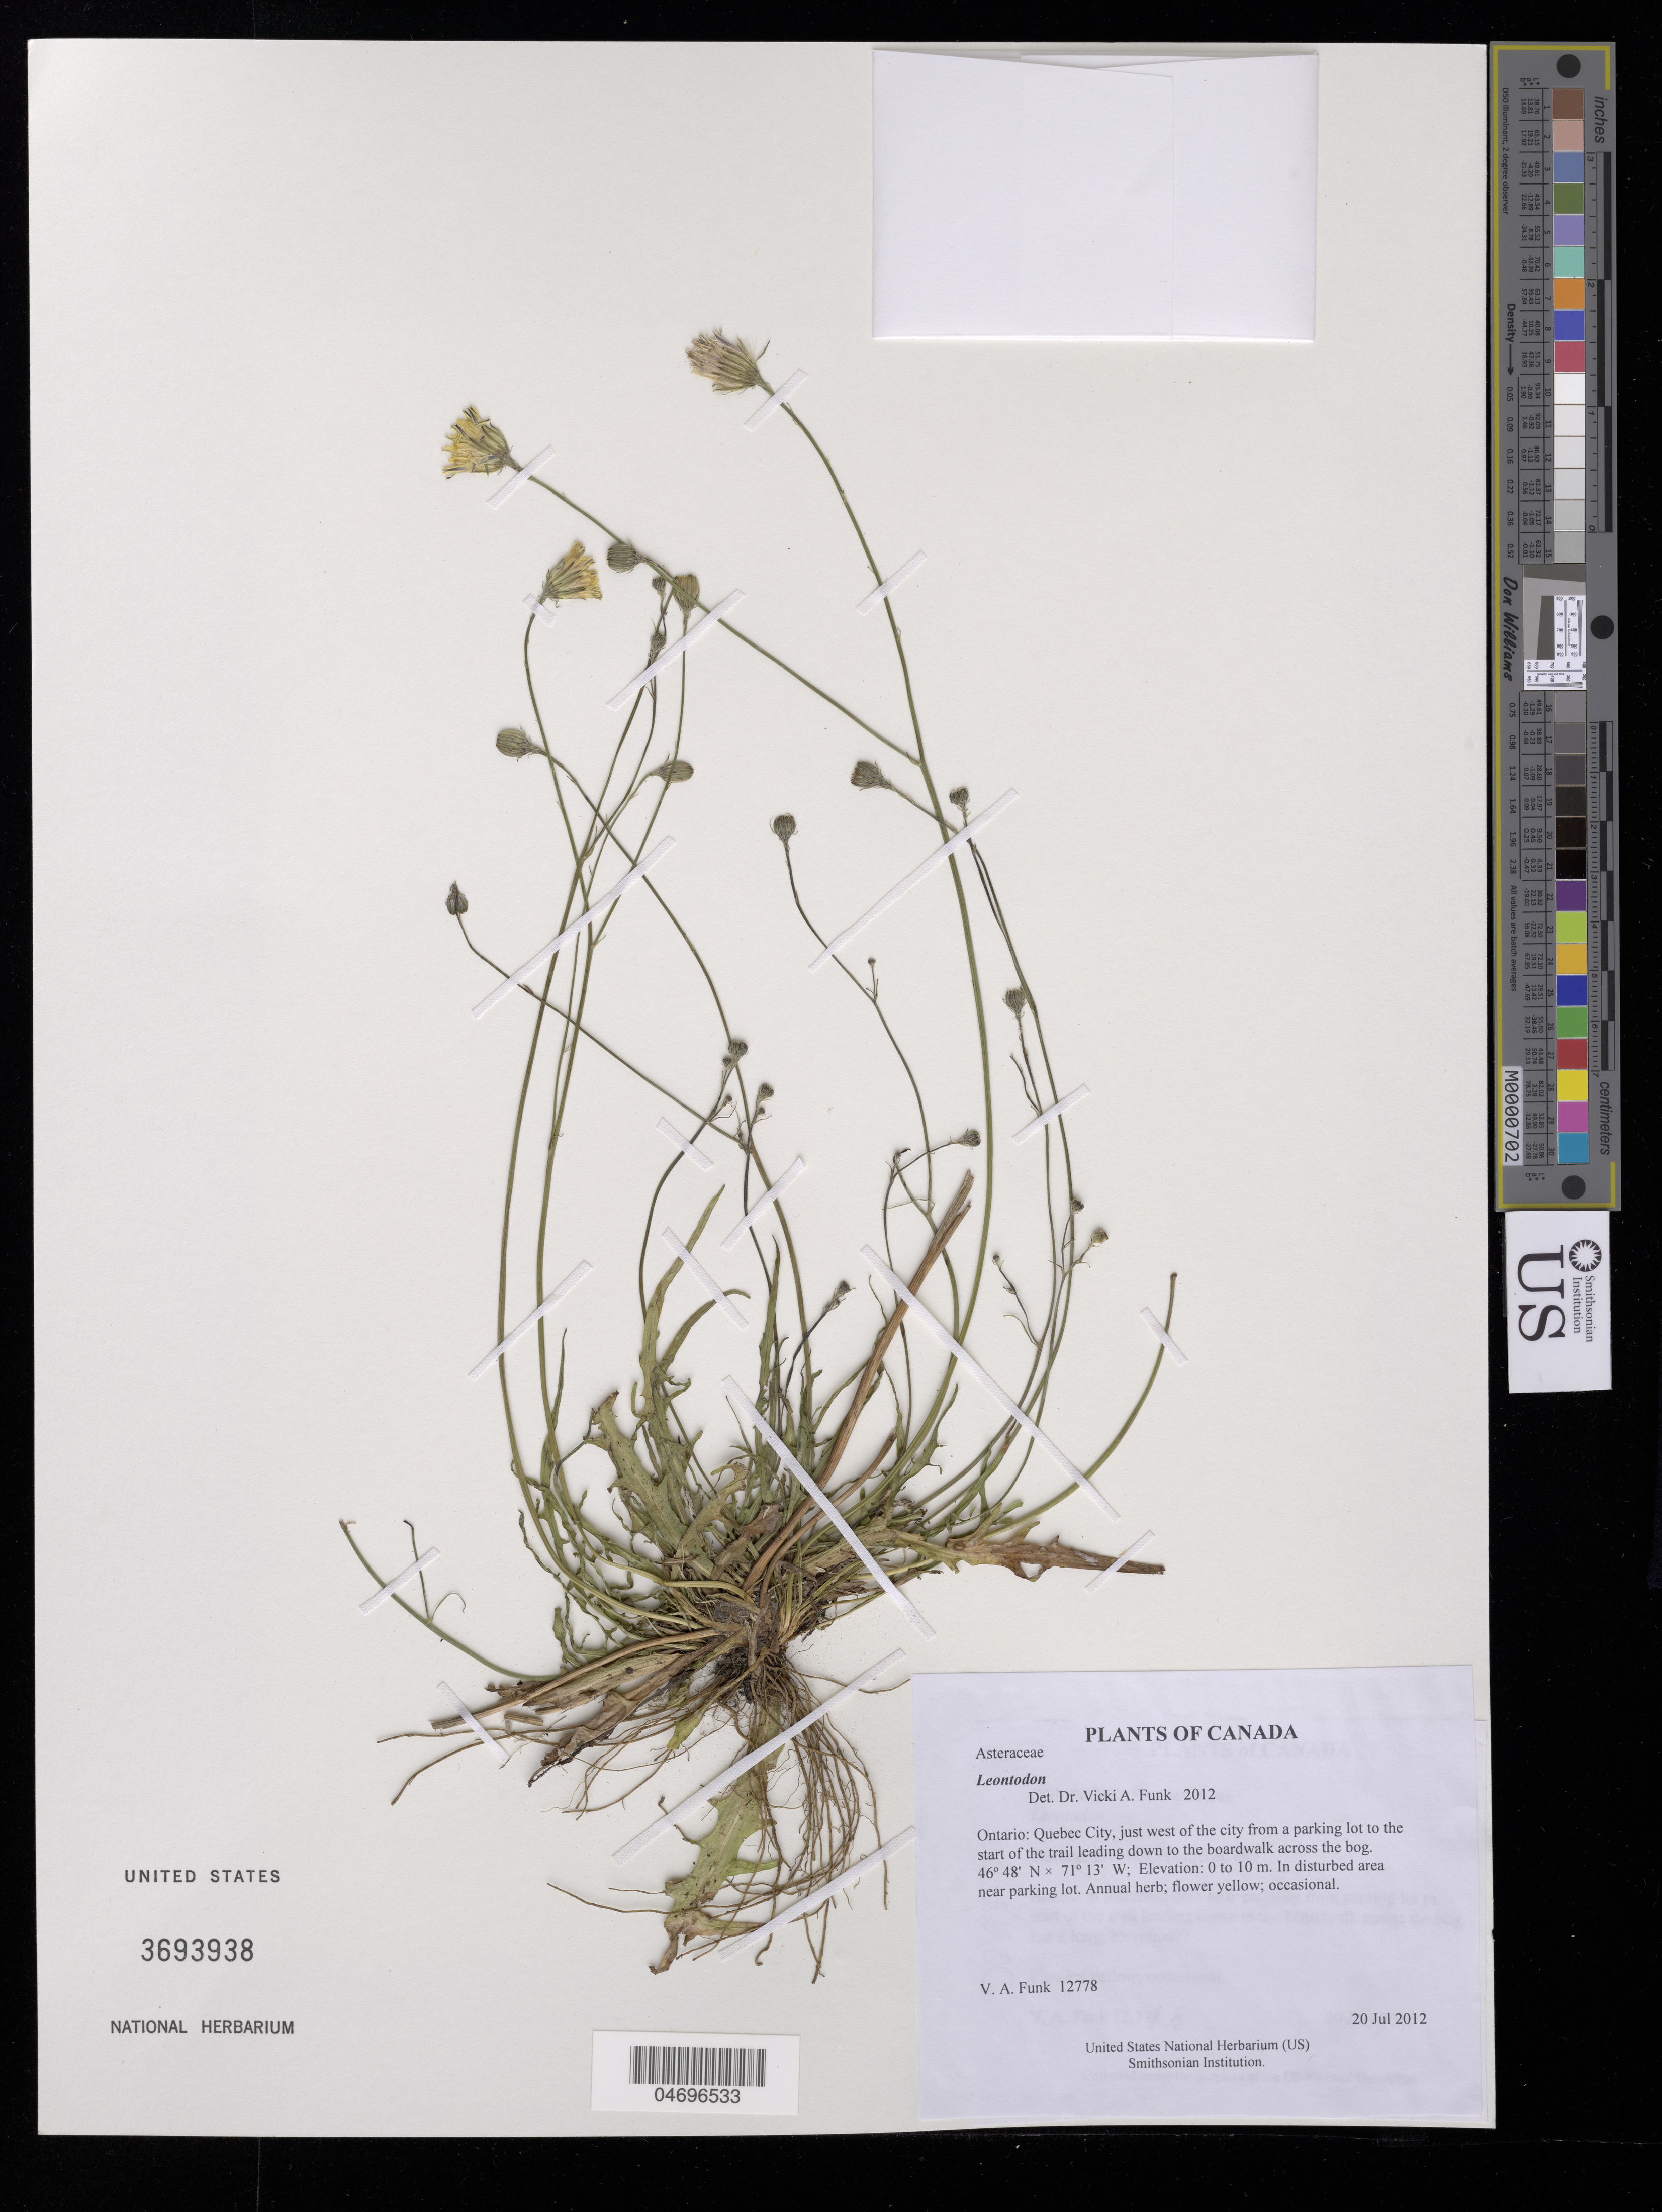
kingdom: Plantae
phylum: Tracheophyta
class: Magnoliopsida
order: Asterales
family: Asteraceae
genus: Leontodon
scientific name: Leontodon sp.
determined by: Funk, Vicki A., (BOT), Smithsonian Institution - National Museum of Natural History (UNITED STATES)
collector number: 12778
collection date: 2012-07-20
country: Canada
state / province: Ontario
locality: Quebec City, just west of the city from a parking lot to the start of the trail leading down to the boardwalk across the bog.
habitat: In disturbed area near parking lot.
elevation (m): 0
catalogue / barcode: US 3693938